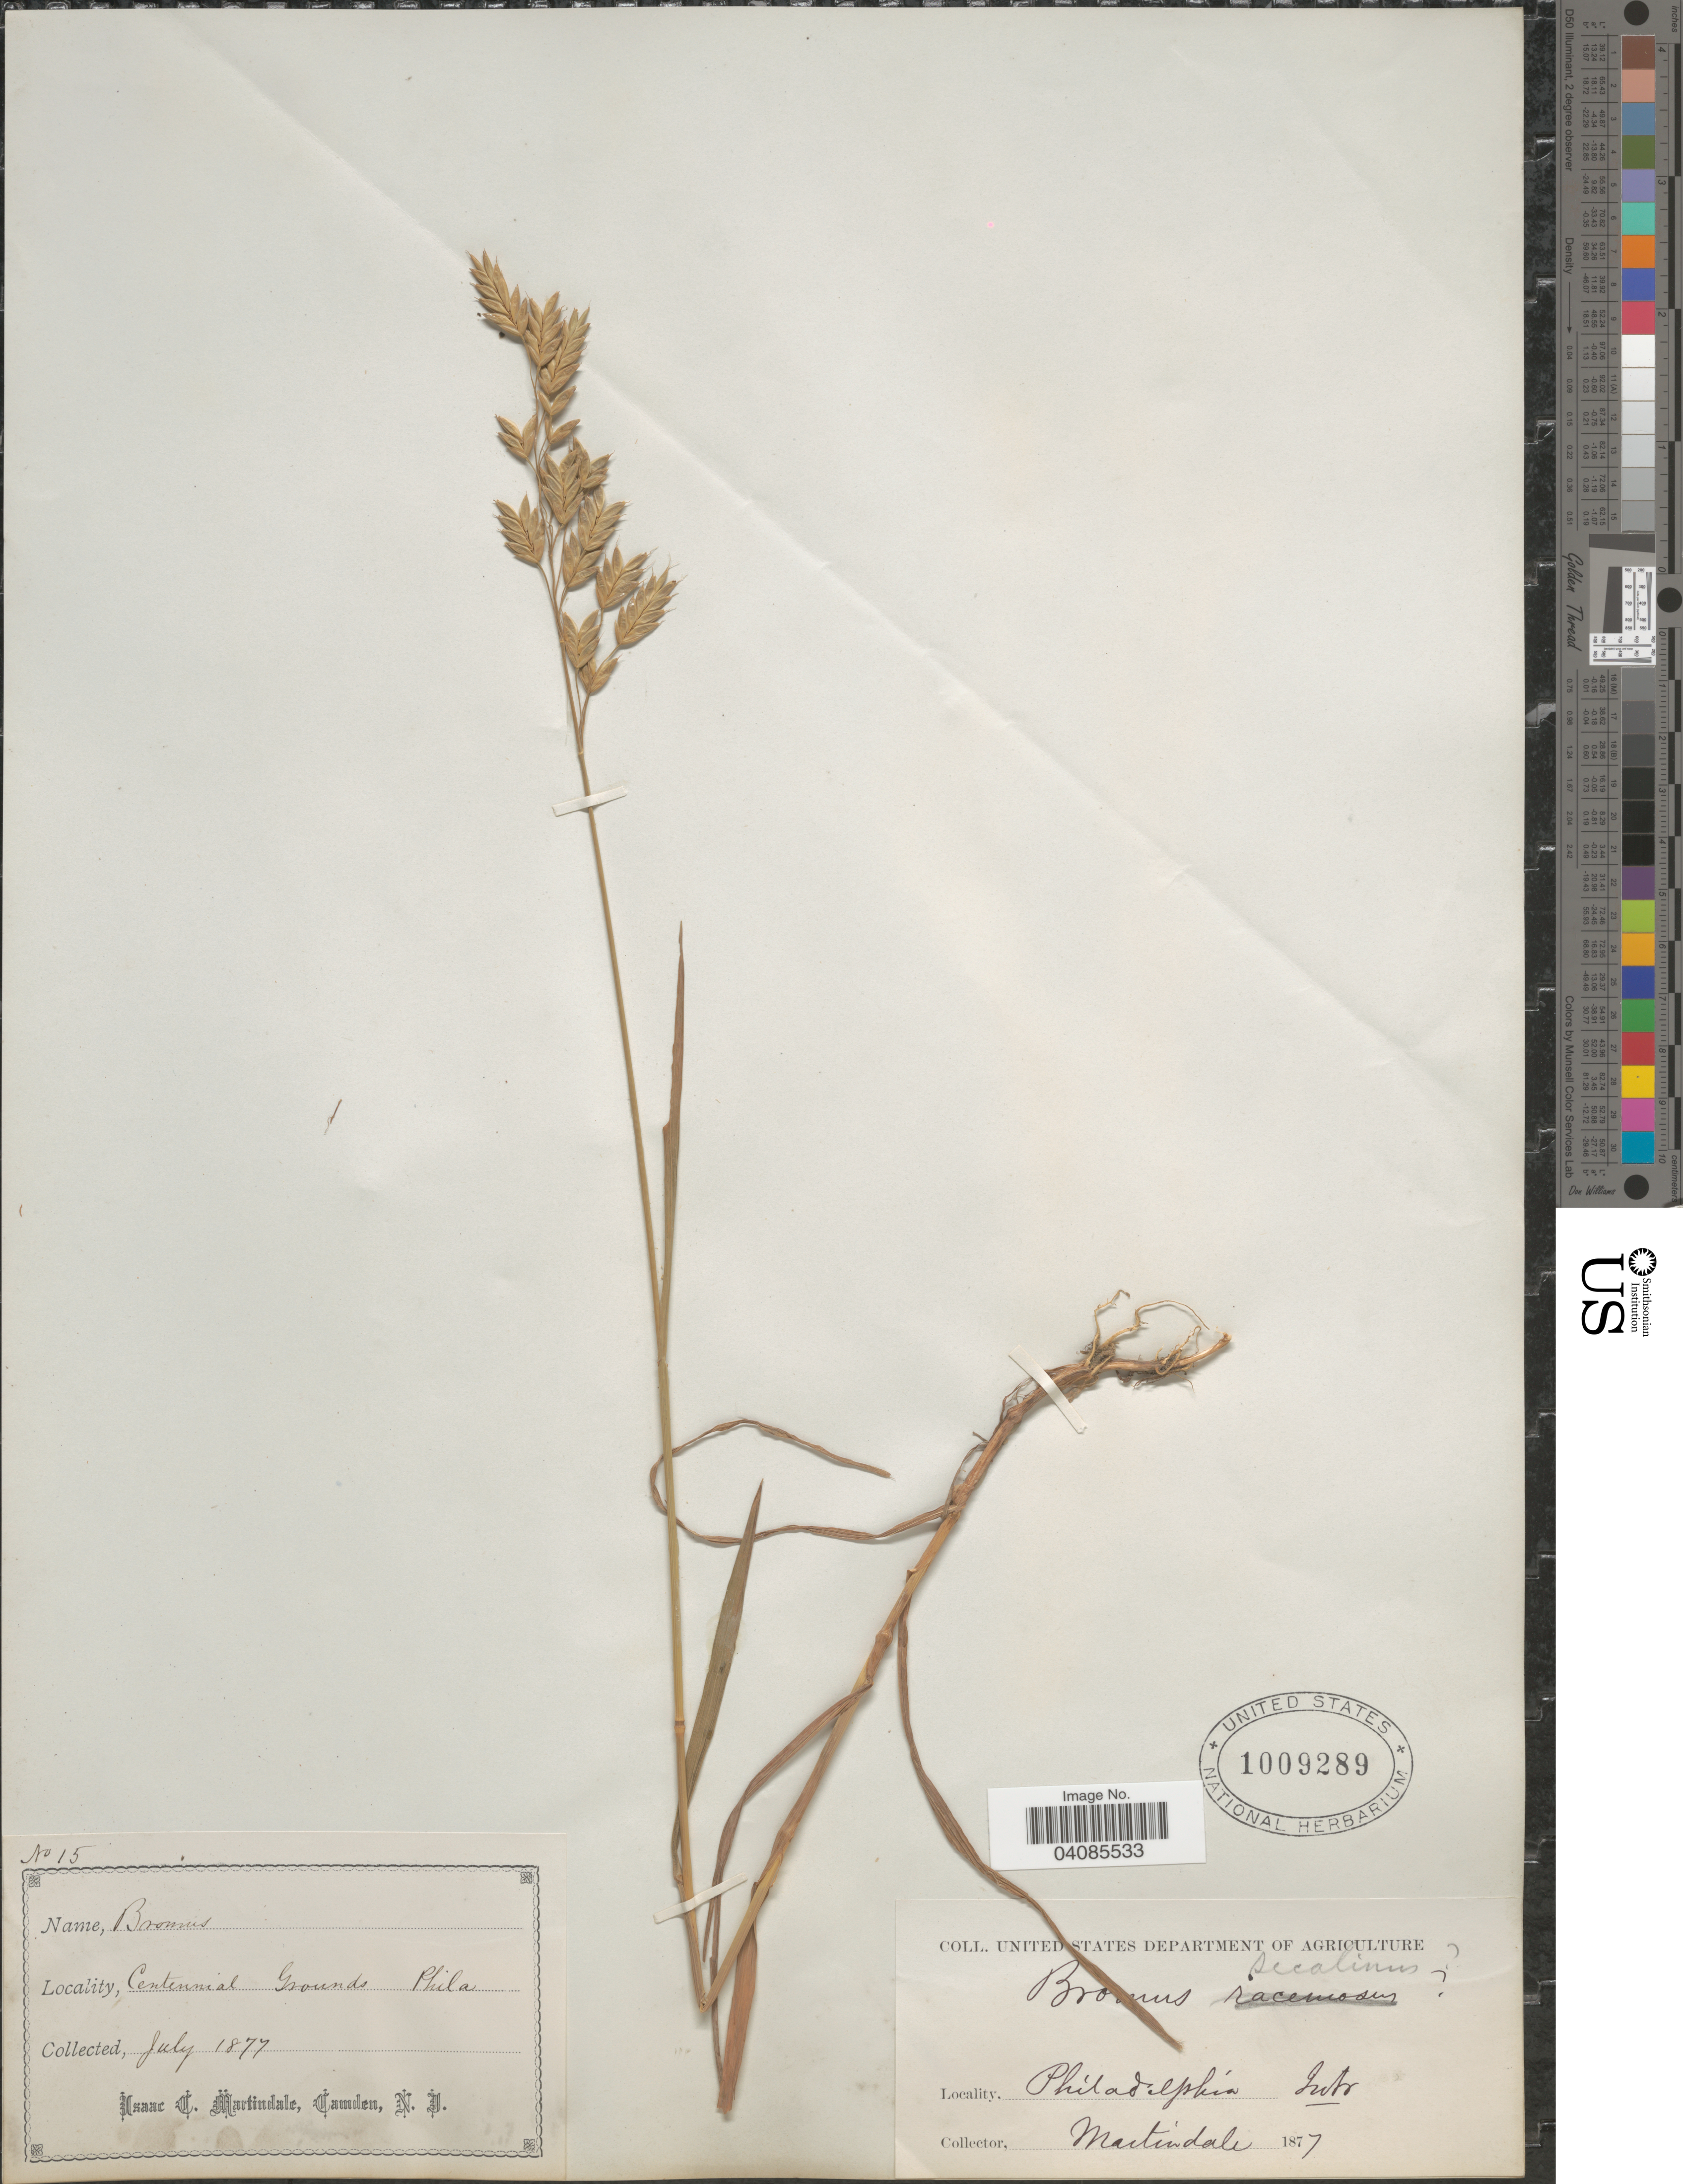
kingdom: Plantae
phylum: Tracheophyta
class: Liliopsida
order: Poales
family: Poaceae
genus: Bromus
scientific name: Bromus secalinus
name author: L.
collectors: I. C. Martindale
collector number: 15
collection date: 1877-07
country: United States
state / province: Pennsylvania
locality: Centennial Grounds Philadelphia.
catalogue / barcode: US 1009289